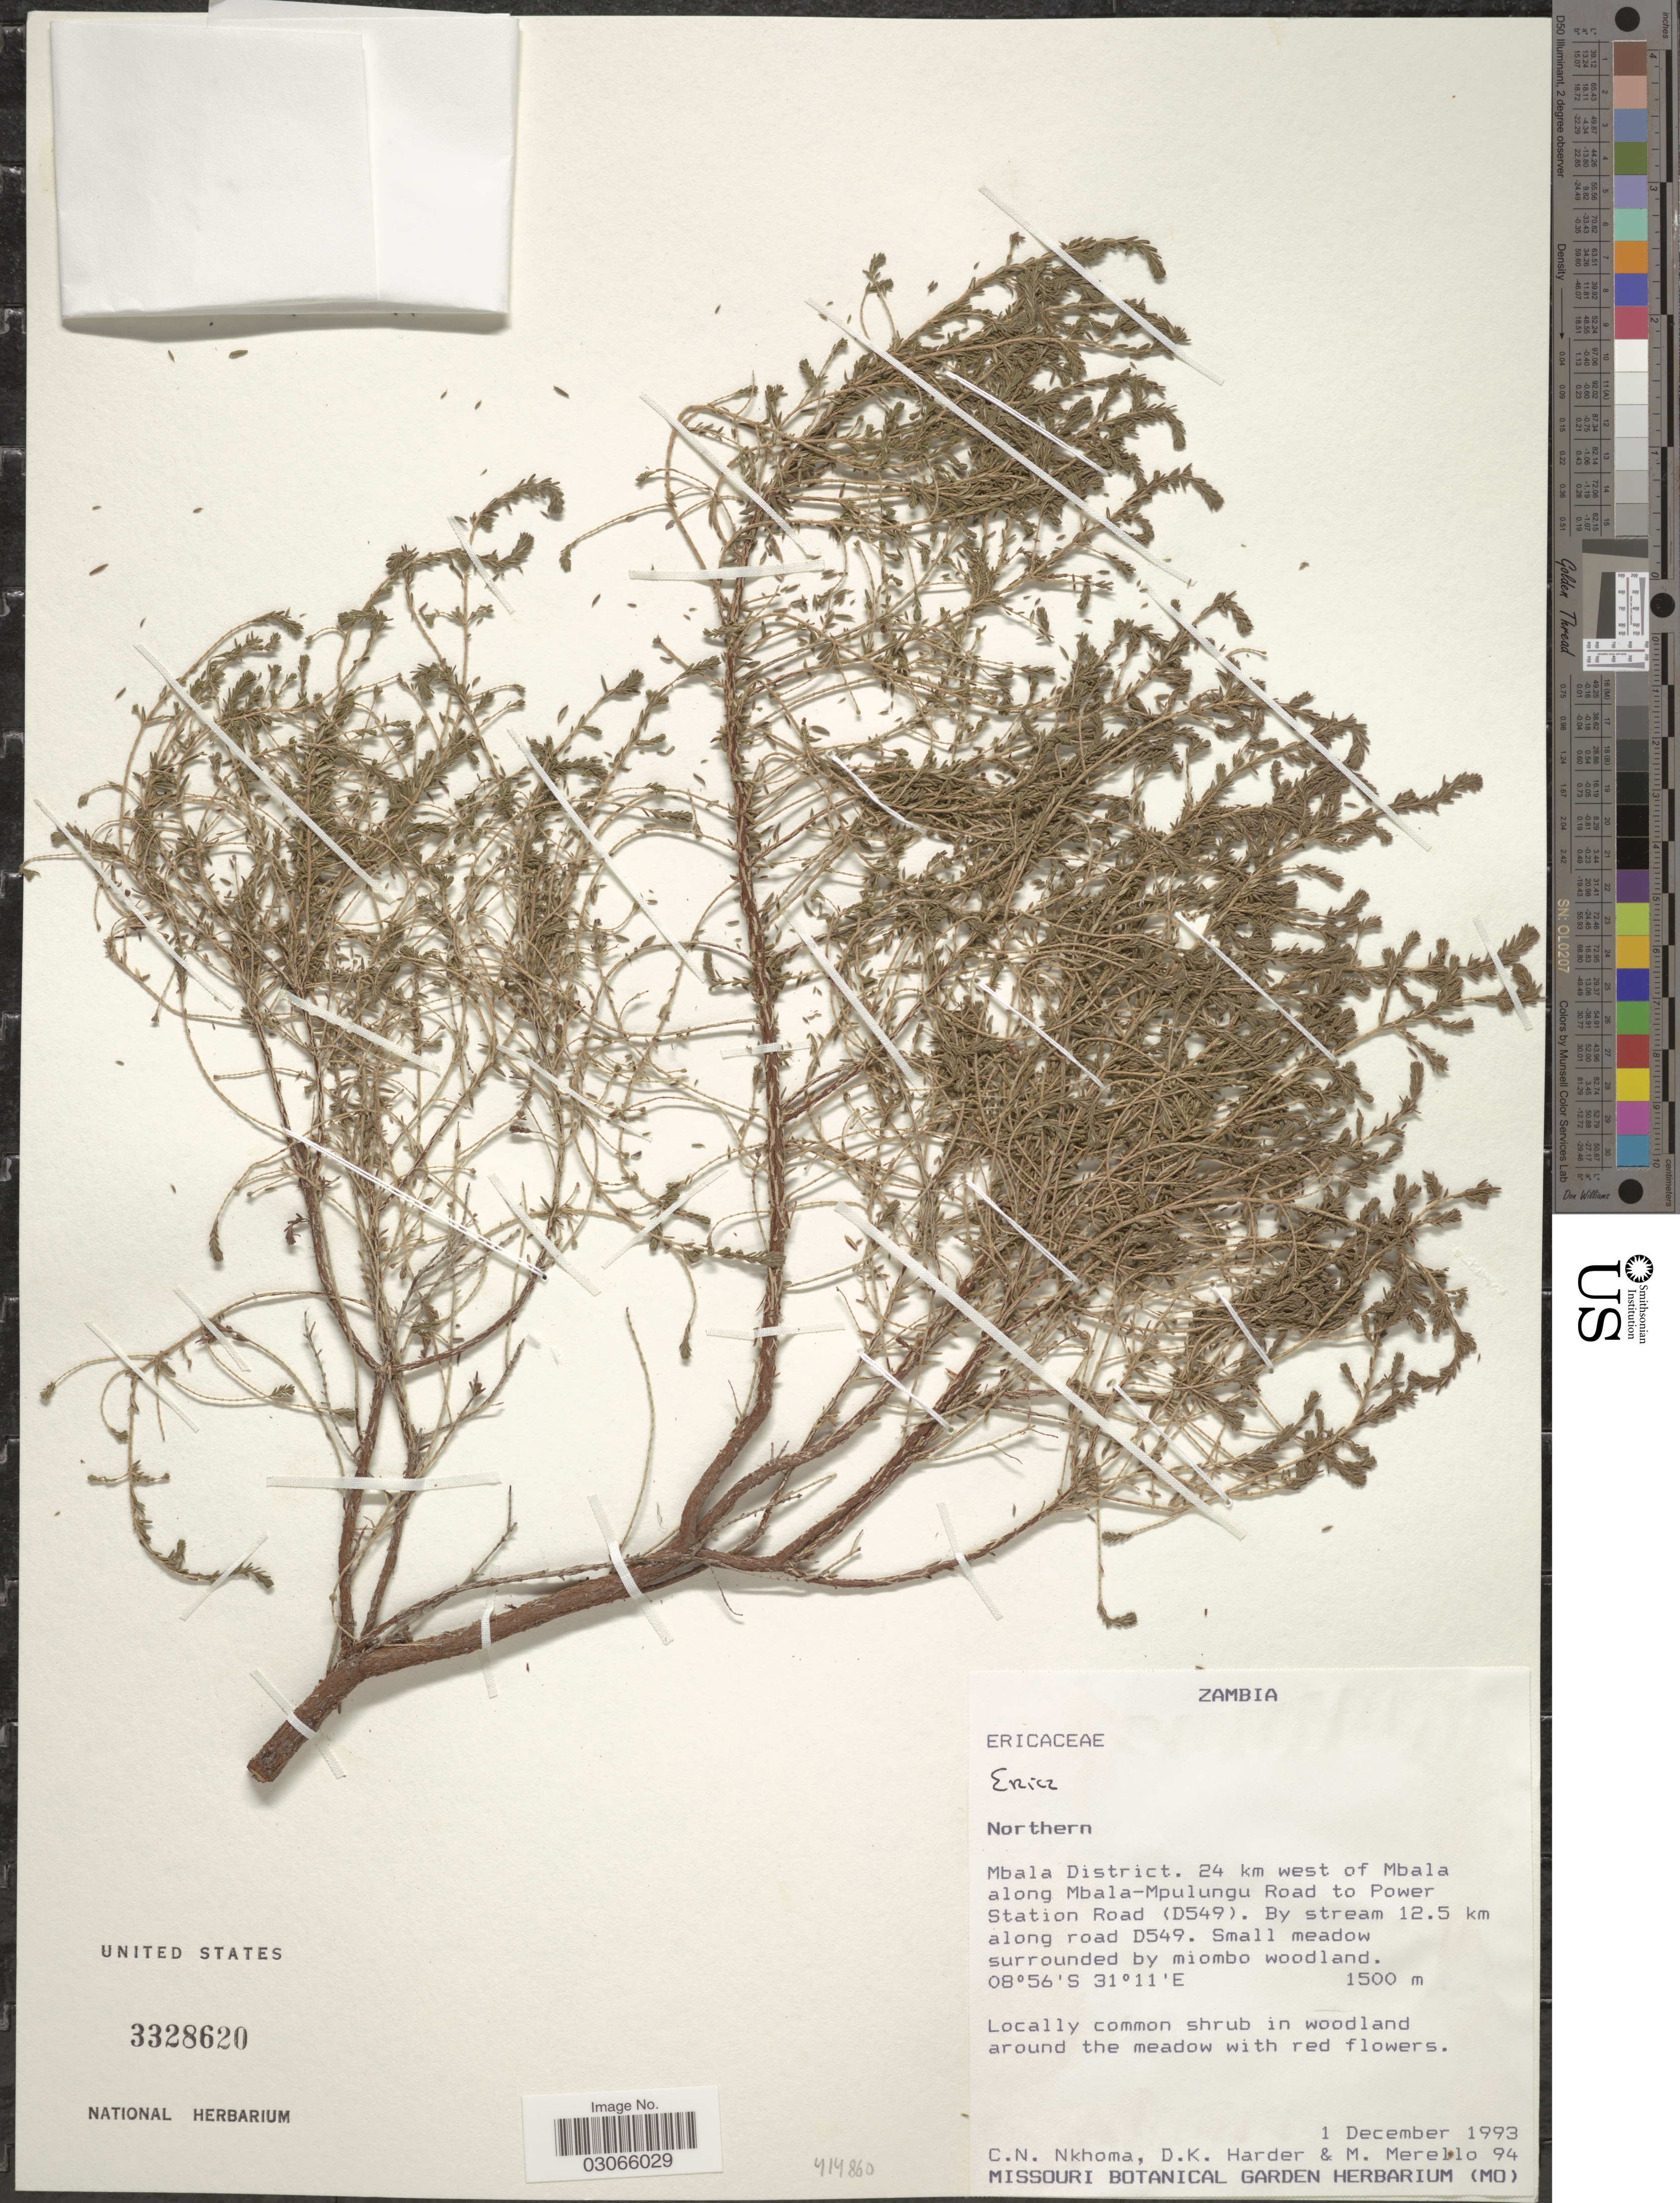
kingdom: Plantae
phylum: Tracheophyta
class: Magnoliopsida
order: Ericales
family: Ericaceae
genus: Erica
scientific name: Erica sp.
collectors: C. Nkhoma, D. Harder & M. Merello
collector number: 94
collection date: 1993-12-01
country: Zambia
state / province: Northern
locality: Mbala District. 24 km west of Mbala along Mbala-Mpulungu Road to Power Station Road (D549). By stream 12.5 km along road D549.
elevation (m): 1500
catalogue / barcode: US 3328620